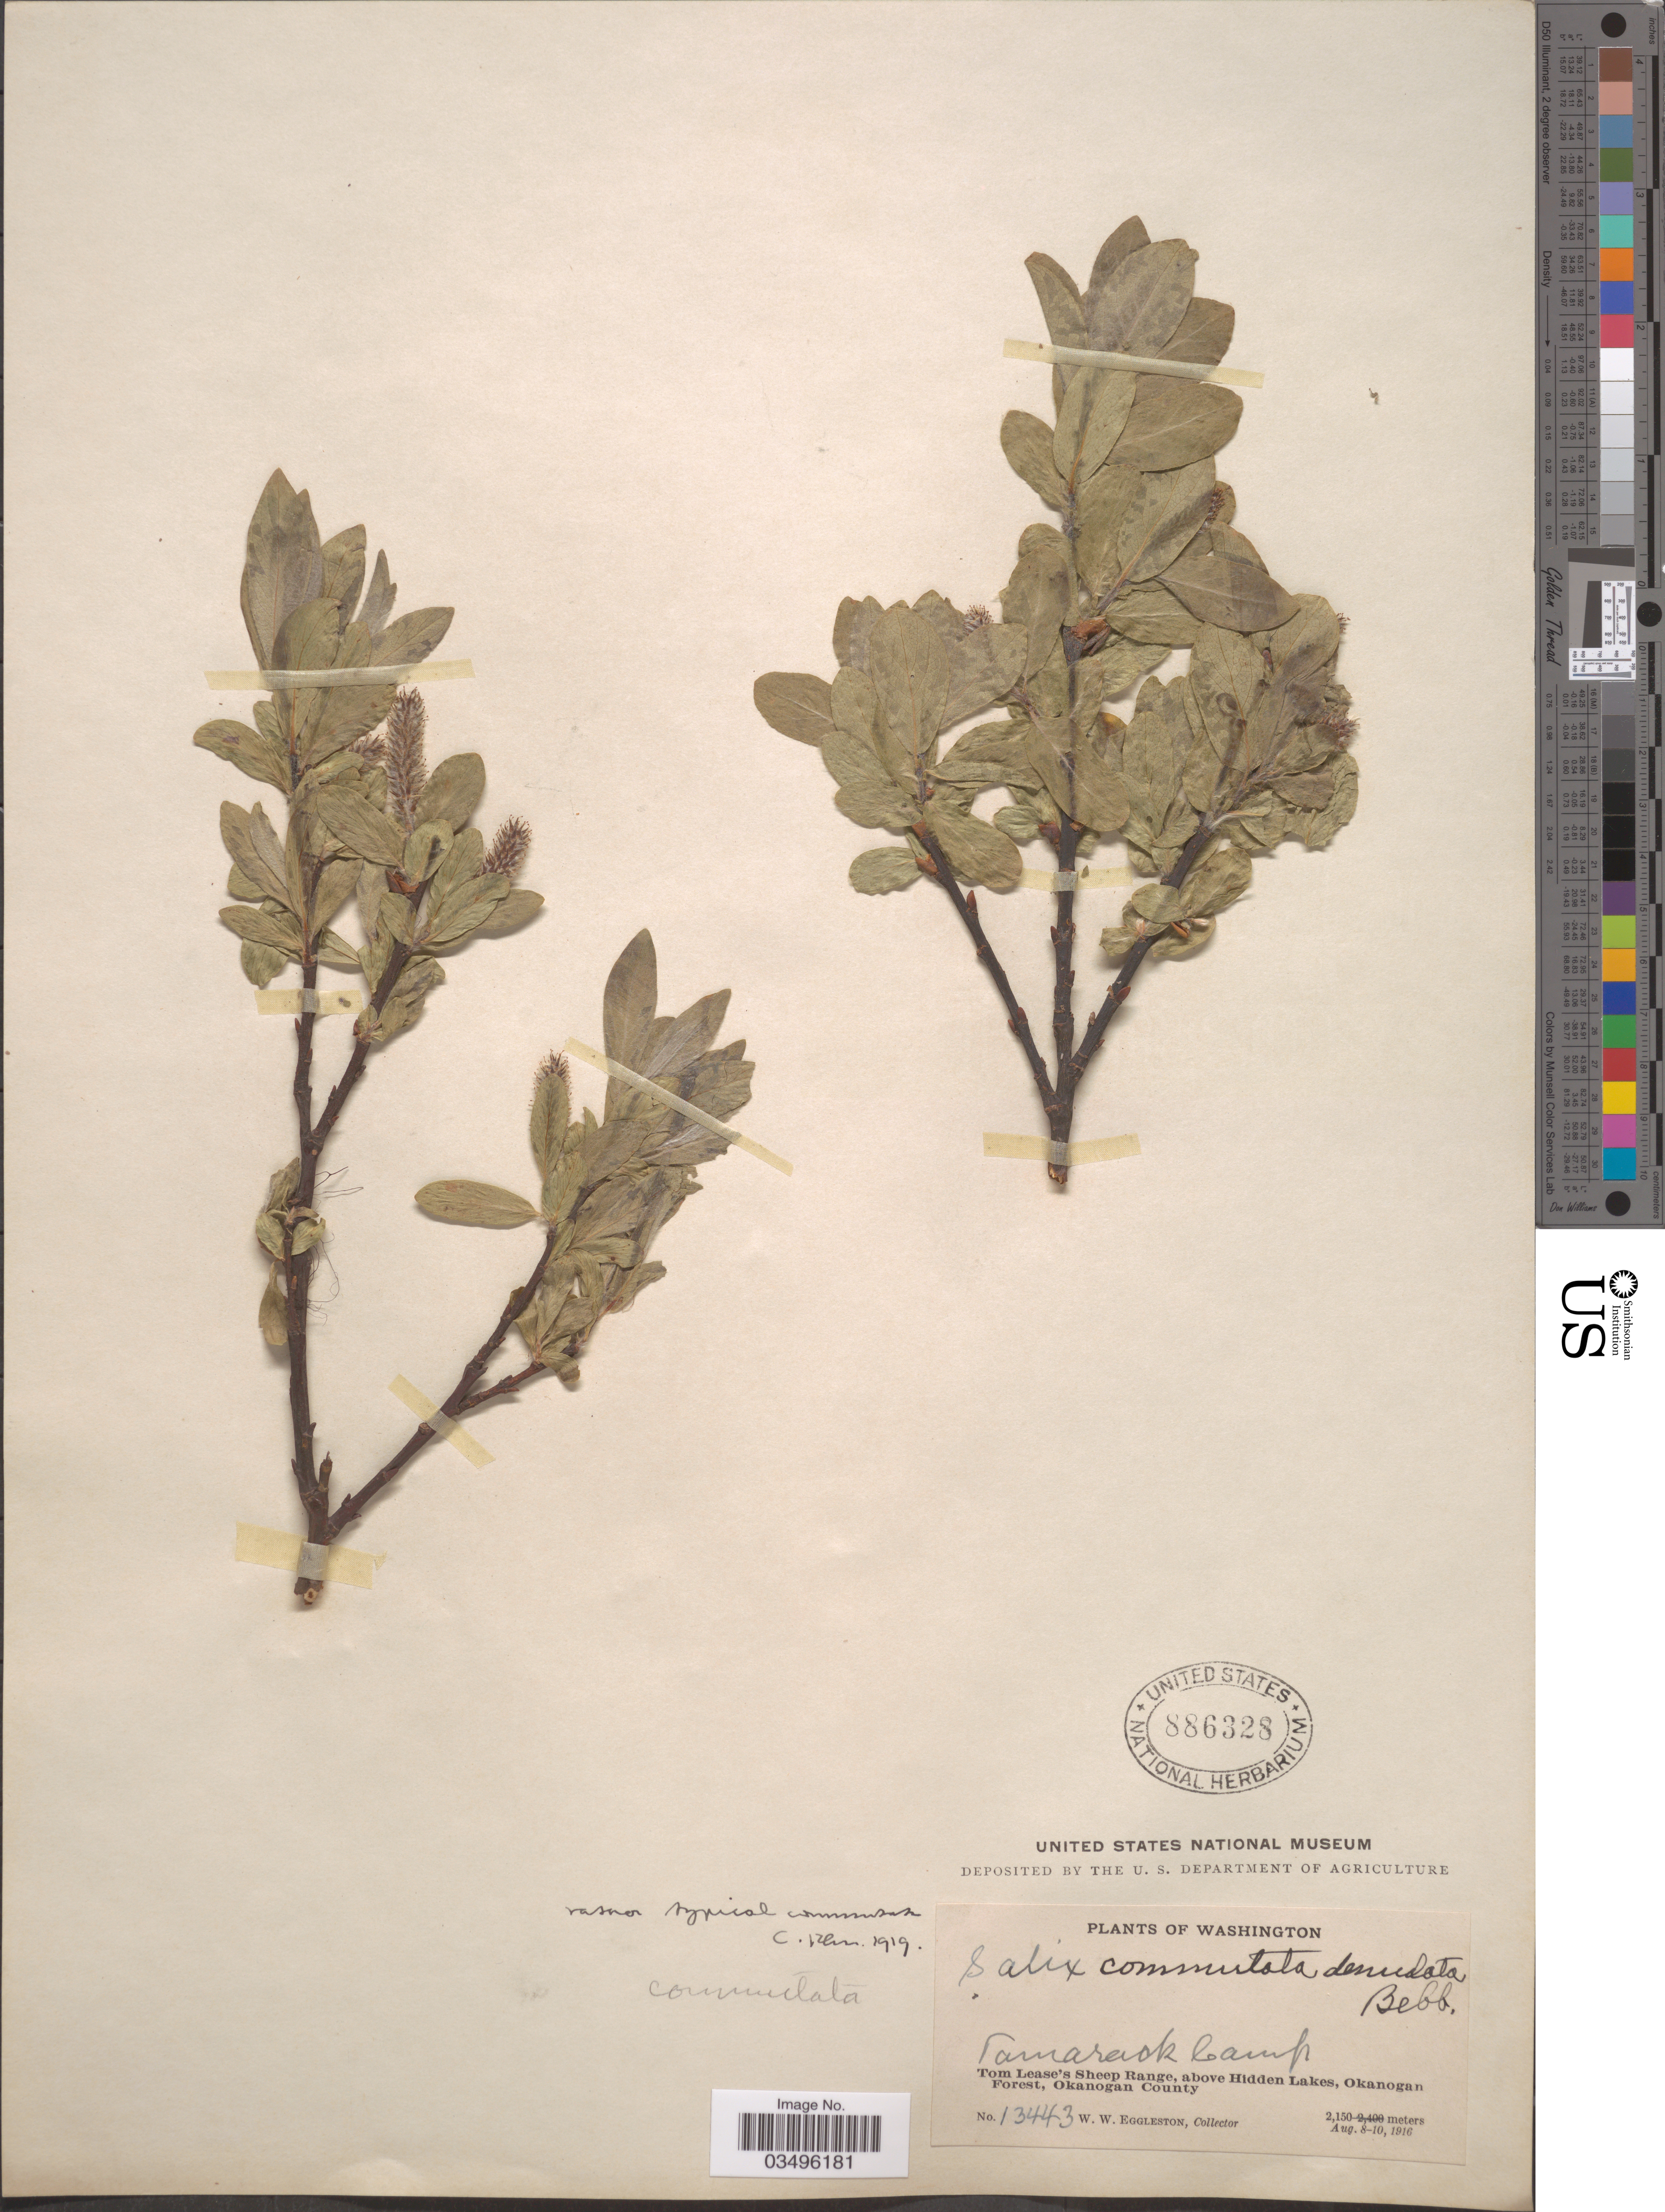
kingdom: Plantae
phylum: Tracheophyta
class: Magnoliopsida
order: Malpighiales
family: Salicaceae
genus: Salix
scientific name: Salix commutata var. denudata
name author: Bebb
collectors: W. W. Eggleston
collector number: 13443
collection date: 1916-08-08/1916-08-10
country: United States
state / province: Washington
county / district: Okanogan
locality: Tamarack Camp. Tom Lease's Sheep Range, above Hidden Lakes, Okanogan Forest, Okanogan County.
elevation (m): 2150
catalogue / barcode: US 886328